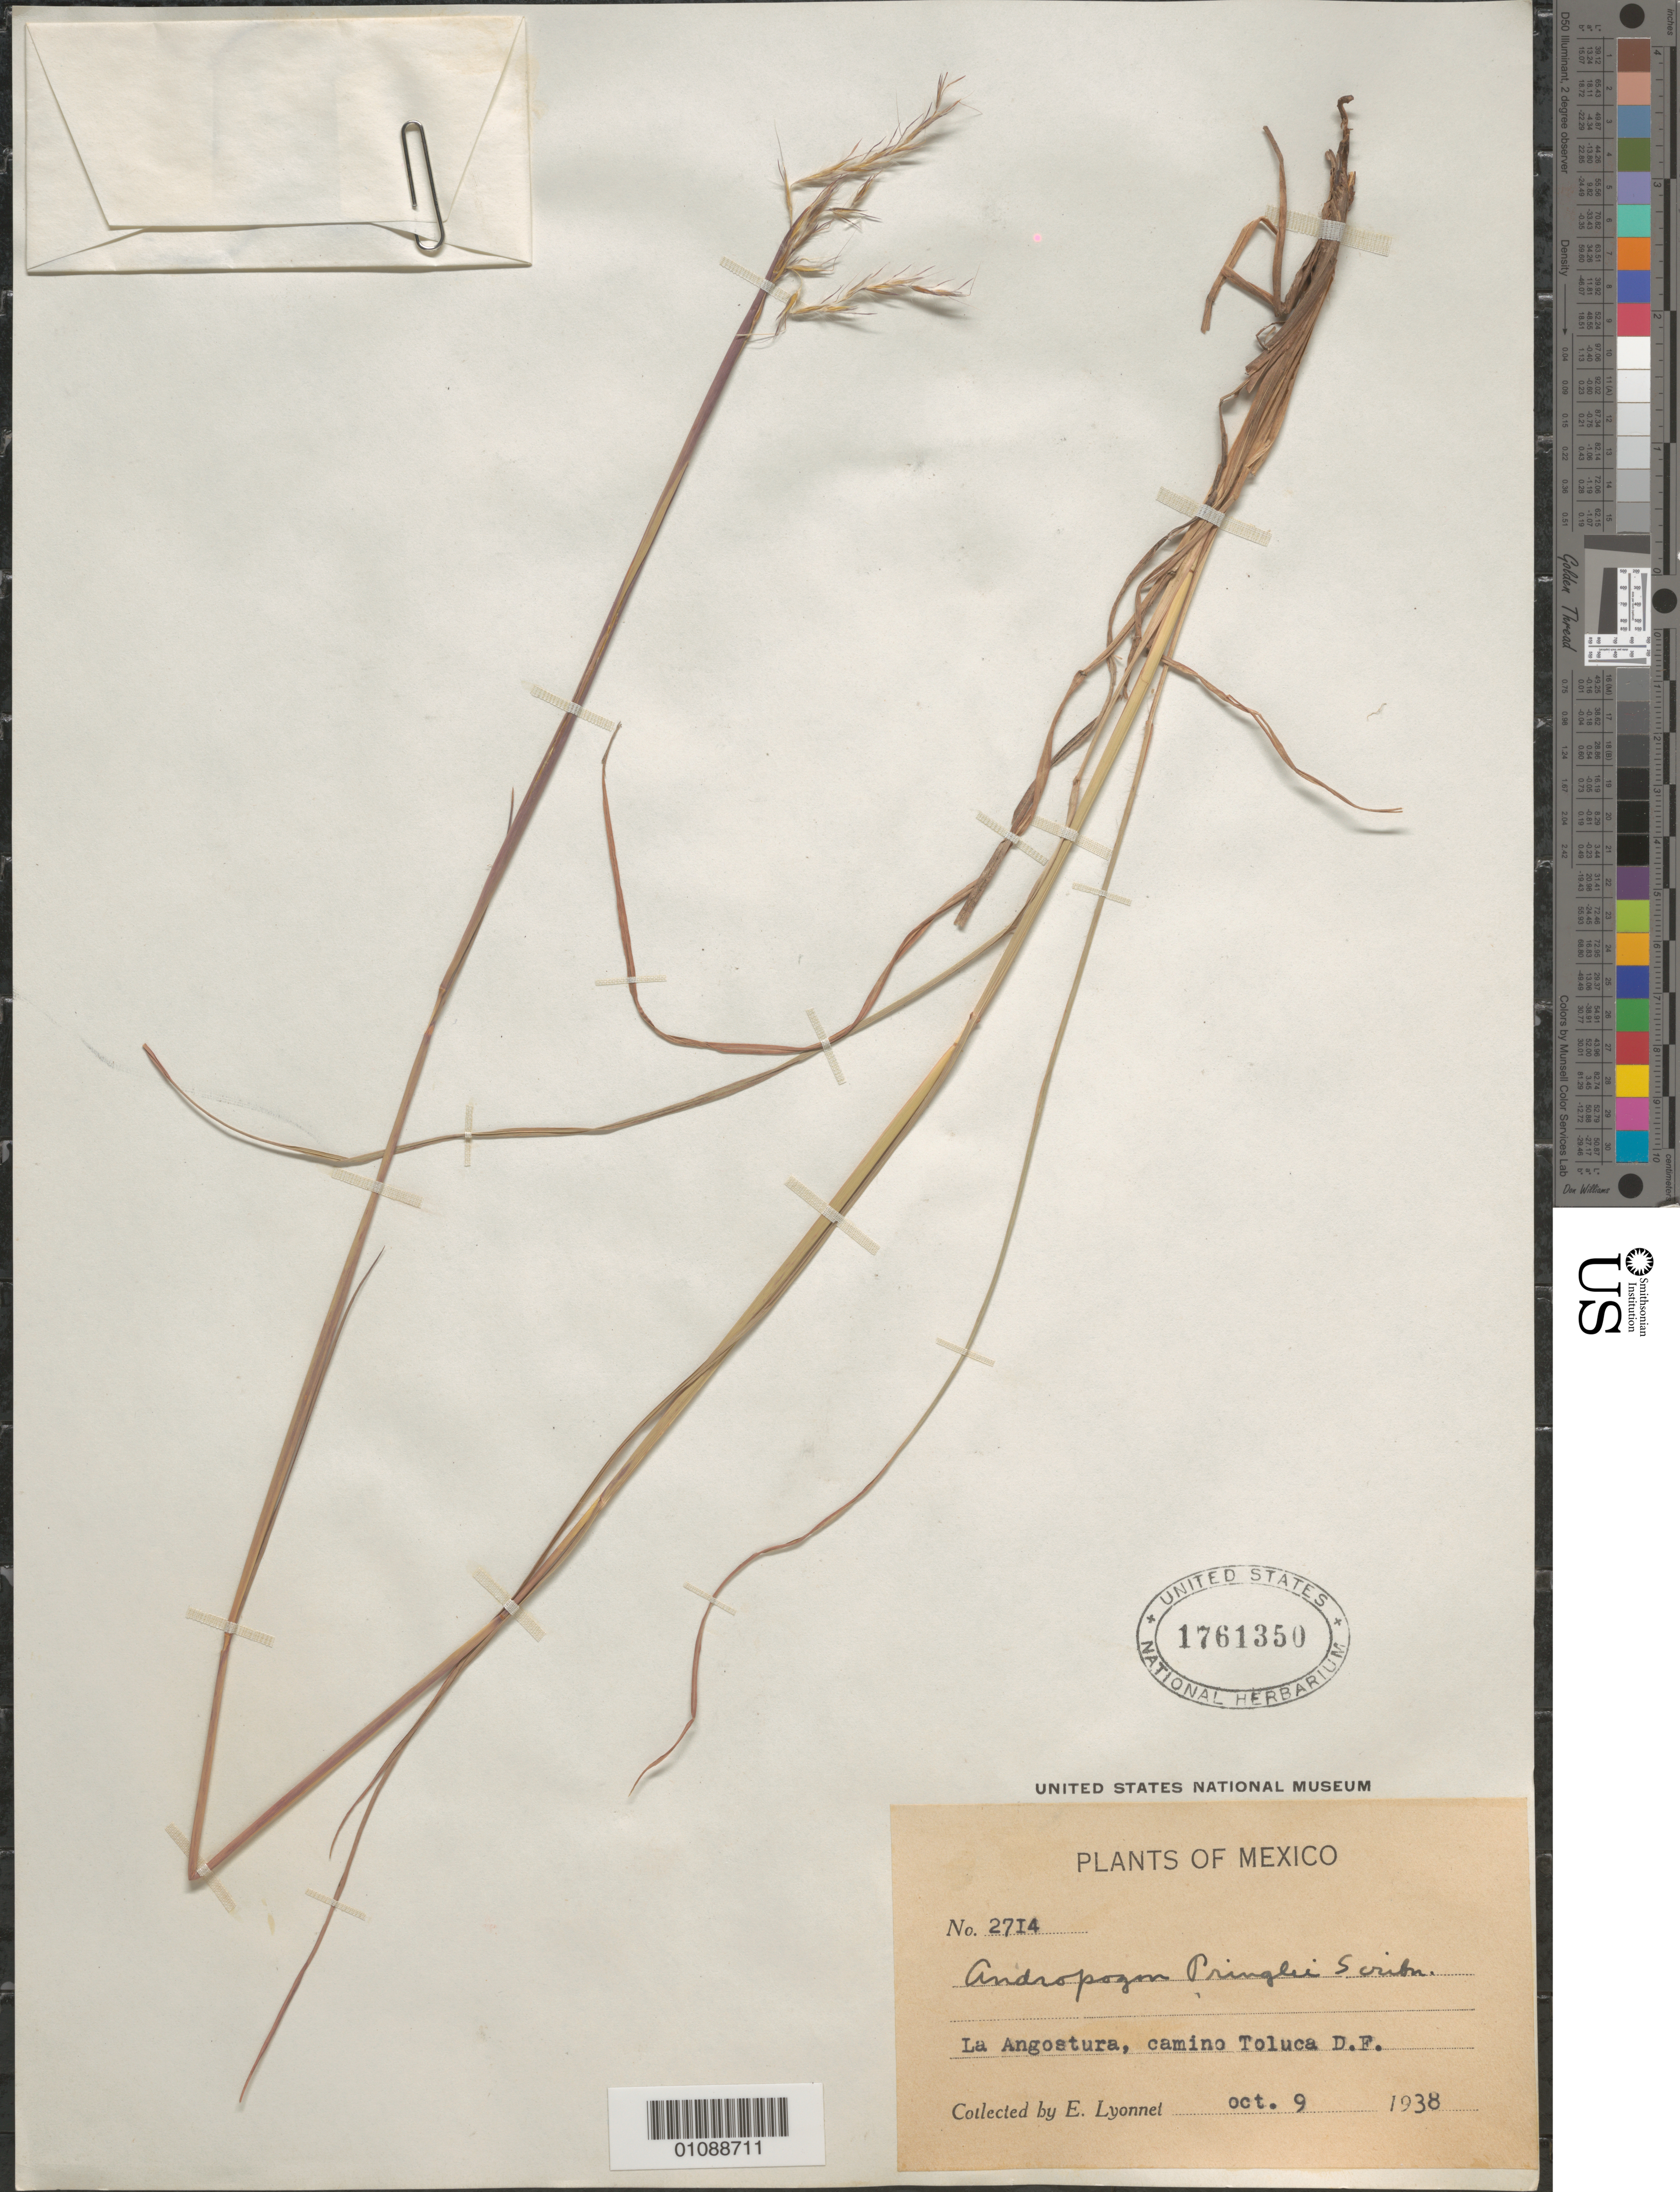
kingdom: Plantae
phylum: Tracheophyta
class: Liliopsida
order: Poales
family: Poaceae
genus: Andropogon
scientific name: Andropogon pringlei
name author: Scribn. & Merr.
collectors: Bro. E. Lyonnet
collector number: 2714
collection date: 1938-10-09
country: Mexico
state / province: Distrito Federal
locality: La Angostura, camino Toluca.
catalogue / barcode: US 1761350